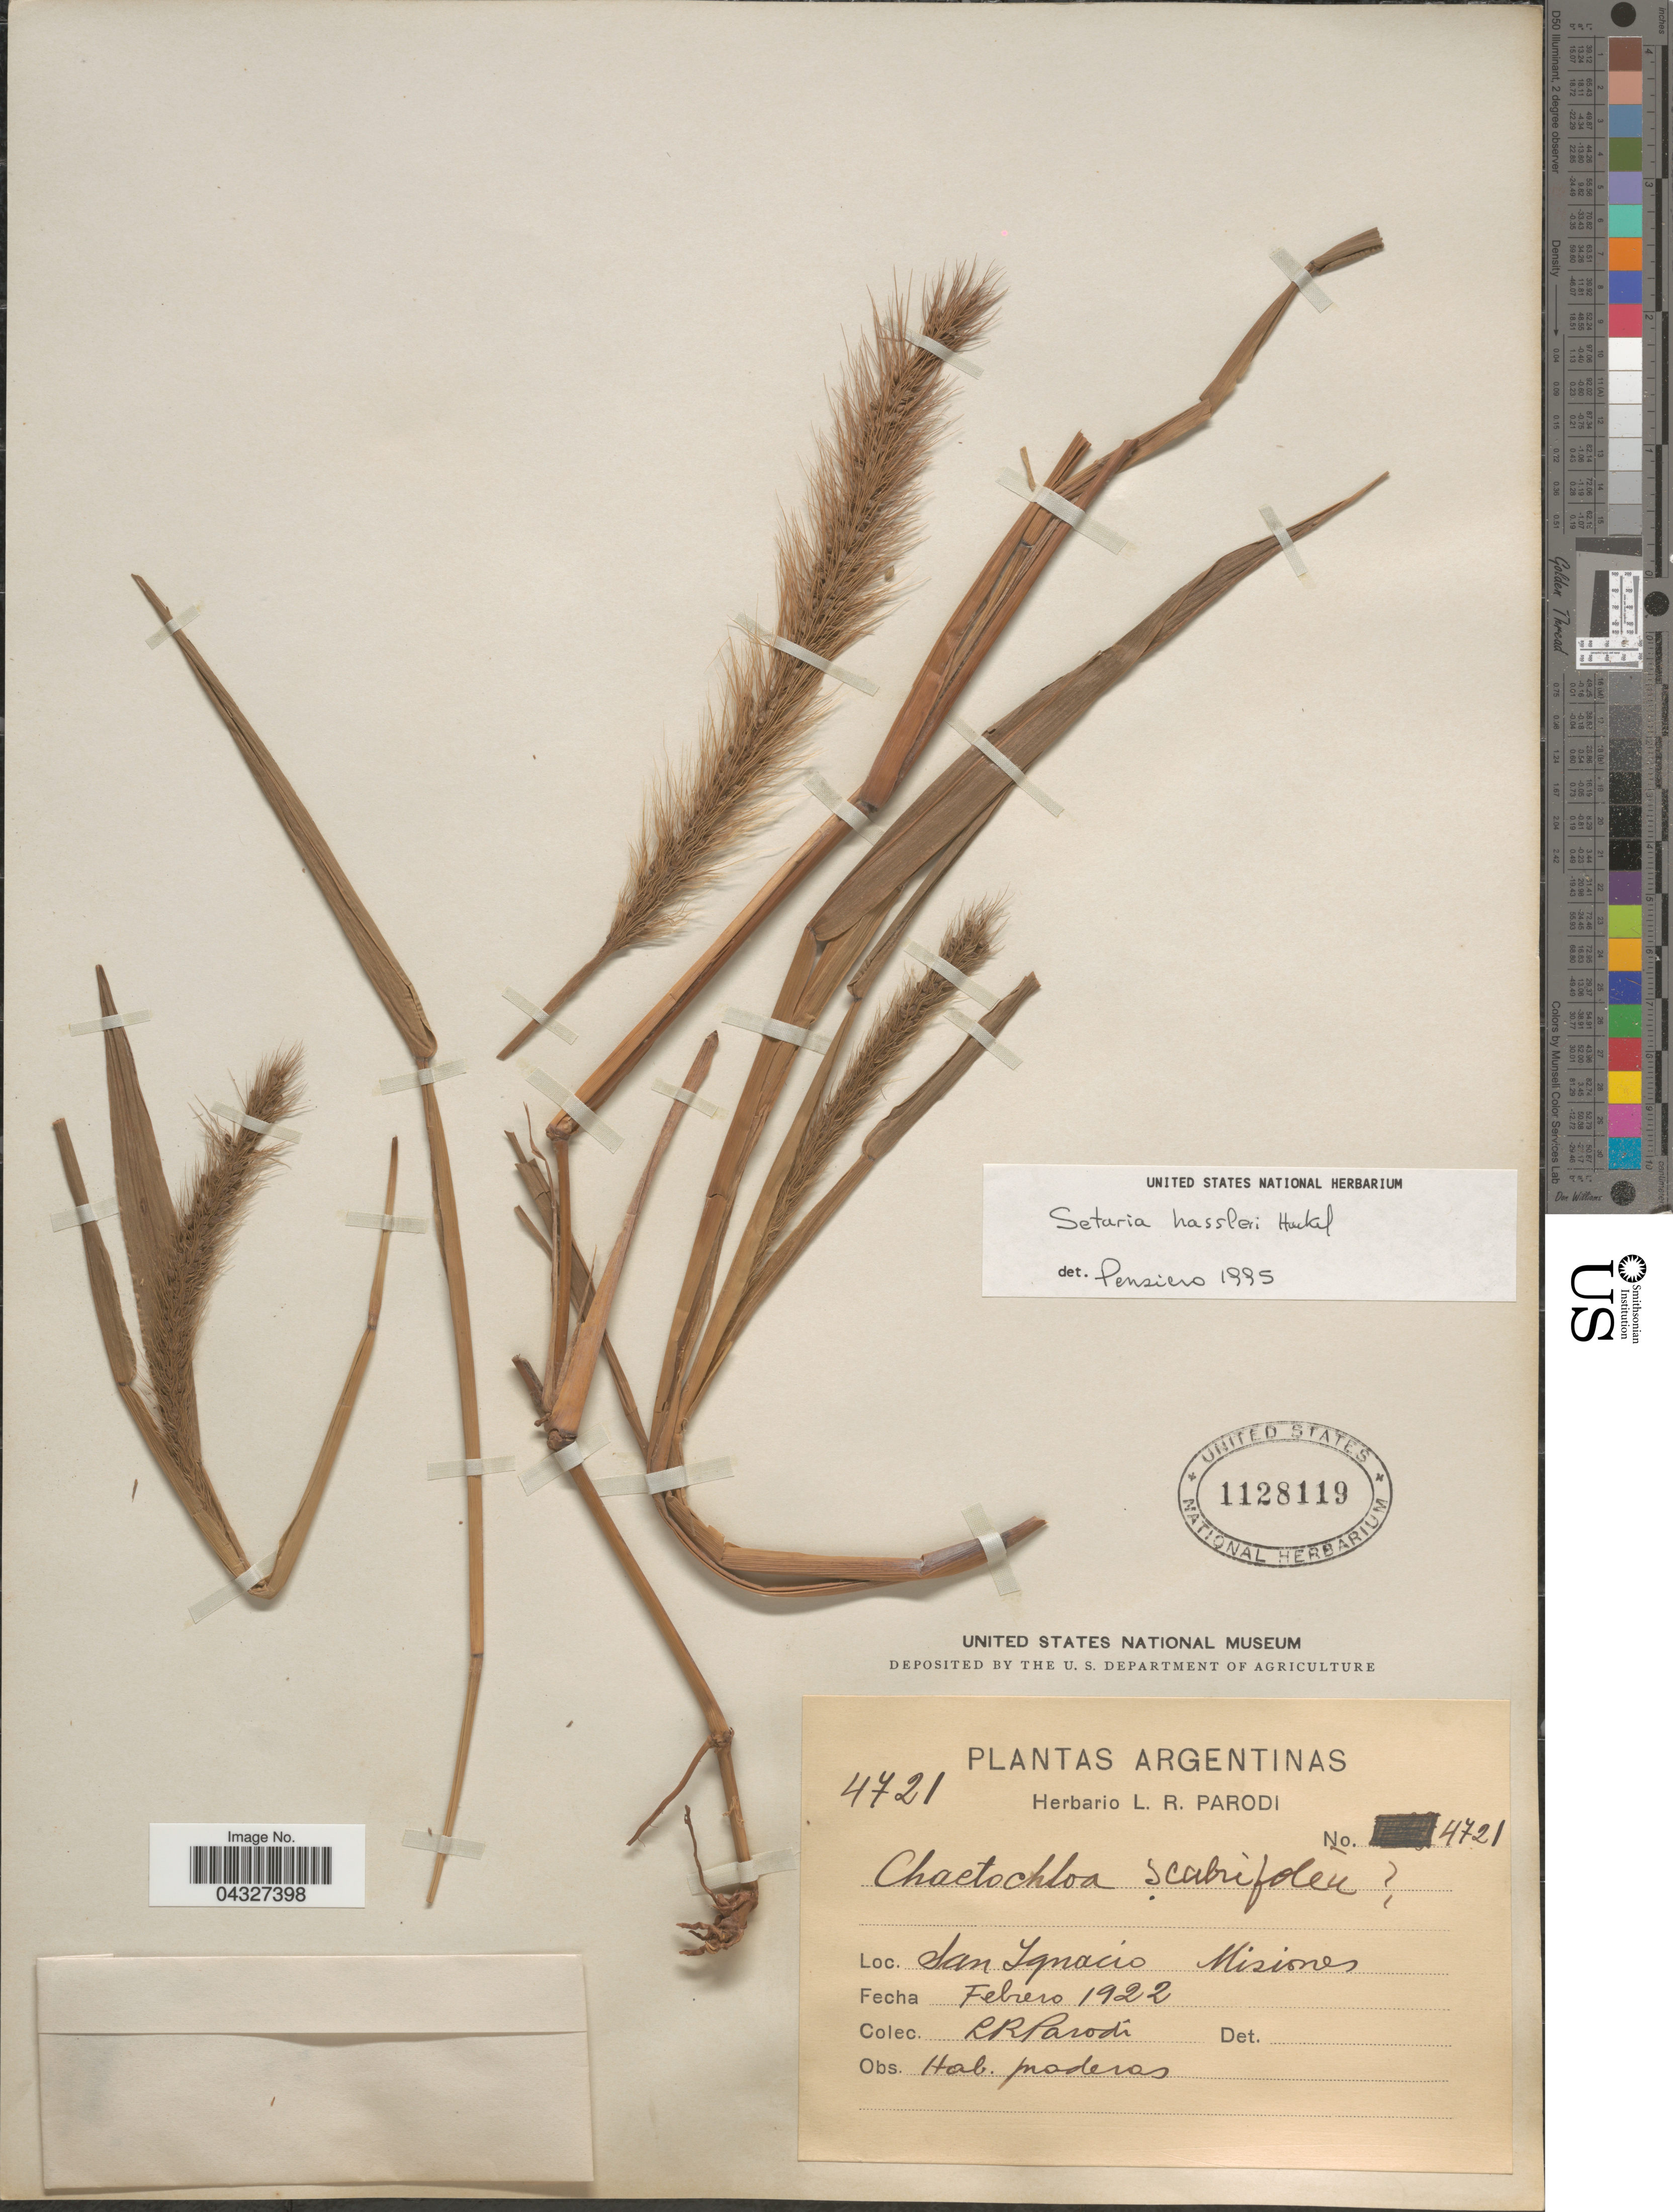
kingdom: Plantae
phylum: Tracheophyta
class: Liliopsida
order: Poales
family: Poaceae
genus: Setaria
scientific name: Setaria hassleri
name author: Hack. in Chodat & Hassl.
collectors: L. R. Parodi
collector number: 4721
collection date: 1922-02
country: Argentina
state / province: Misiones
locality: San Ignacio. Misiones.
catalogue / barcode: US 1128119